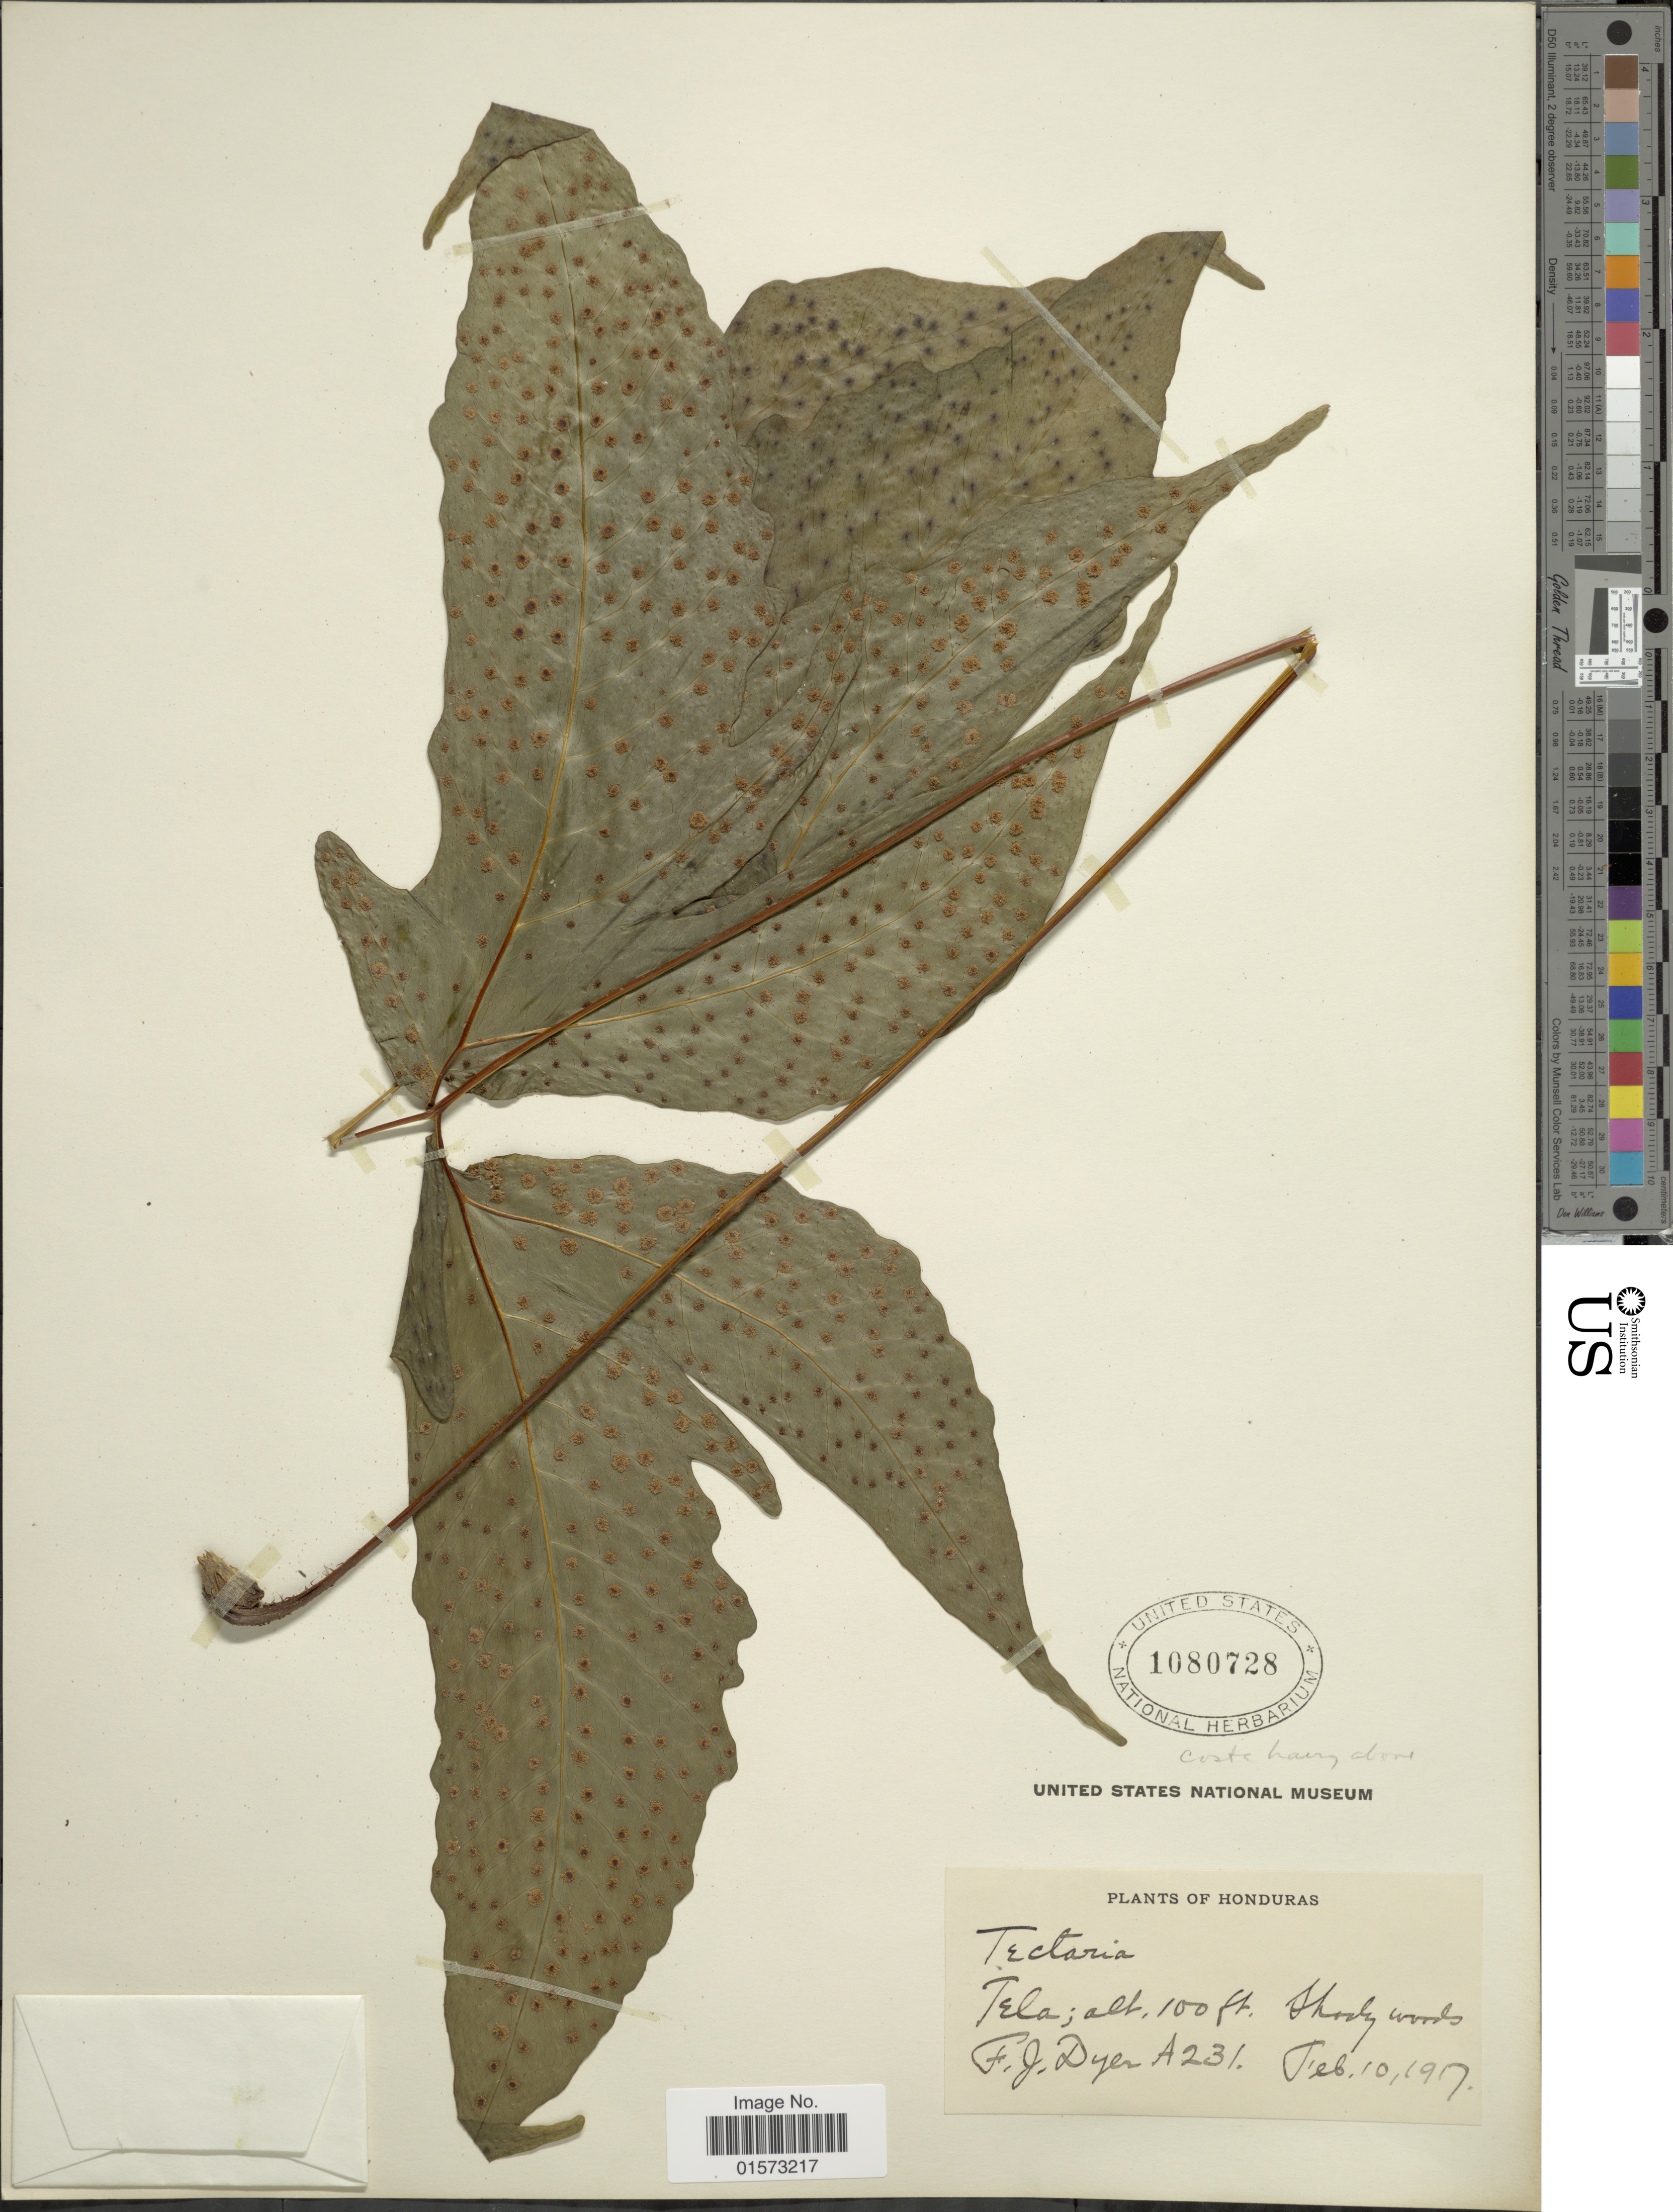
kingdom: Plantae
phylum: Tracheophyta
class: Polypodiopsida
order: Polypodiales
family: Tectariaceae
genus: Tectaria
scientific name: Tectaria heracleifolia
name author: (Willd.) Underw.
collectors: F. J. Dyer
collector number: A231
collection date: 1917-02-10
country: Honduras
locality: Tela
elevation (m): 30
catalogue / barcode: US 1080728